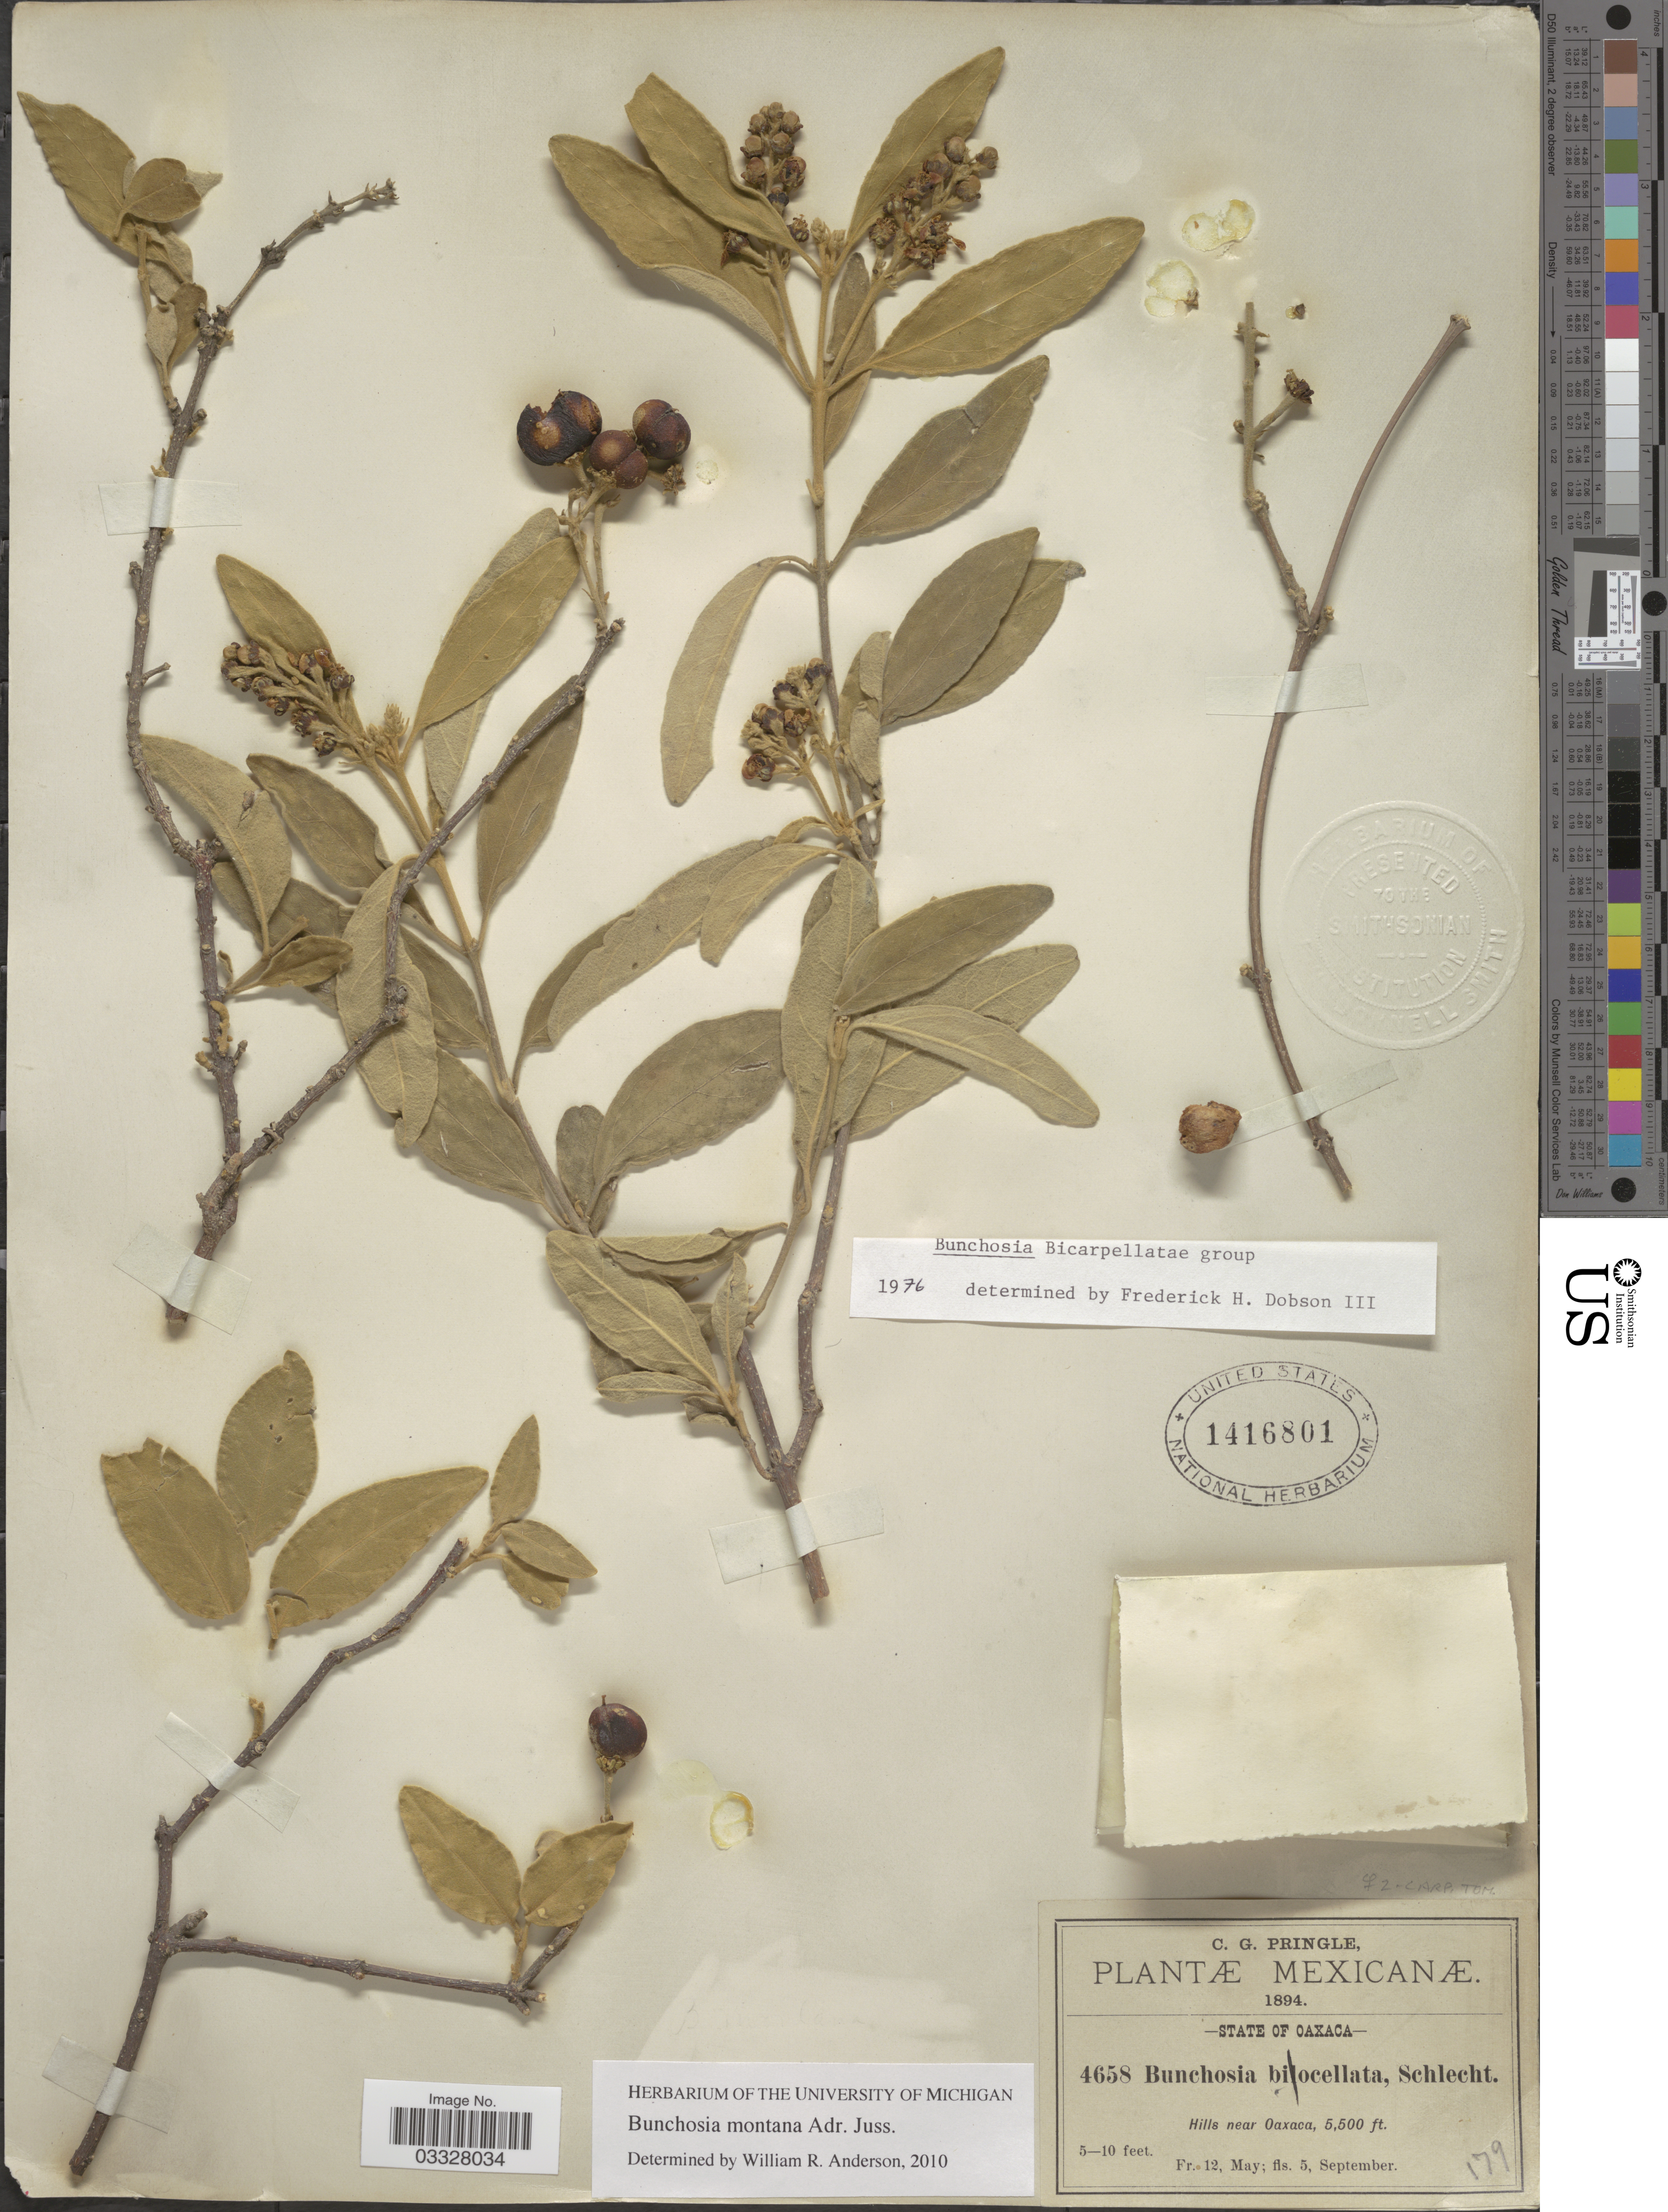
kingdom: Plantae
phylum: Tracheophyta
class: Magnoliopsida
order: Malpighiales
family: Malpighiaceae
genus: Bunchosia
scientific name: Bunchosia montana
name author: A. Juss.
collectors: C. G. Pringle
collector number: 4658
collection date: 1894-05-12/1894-09-05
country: Mexico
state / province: Oaxaca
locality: Hills near Oaxaca.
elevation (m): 1676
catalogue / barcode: US 1416801